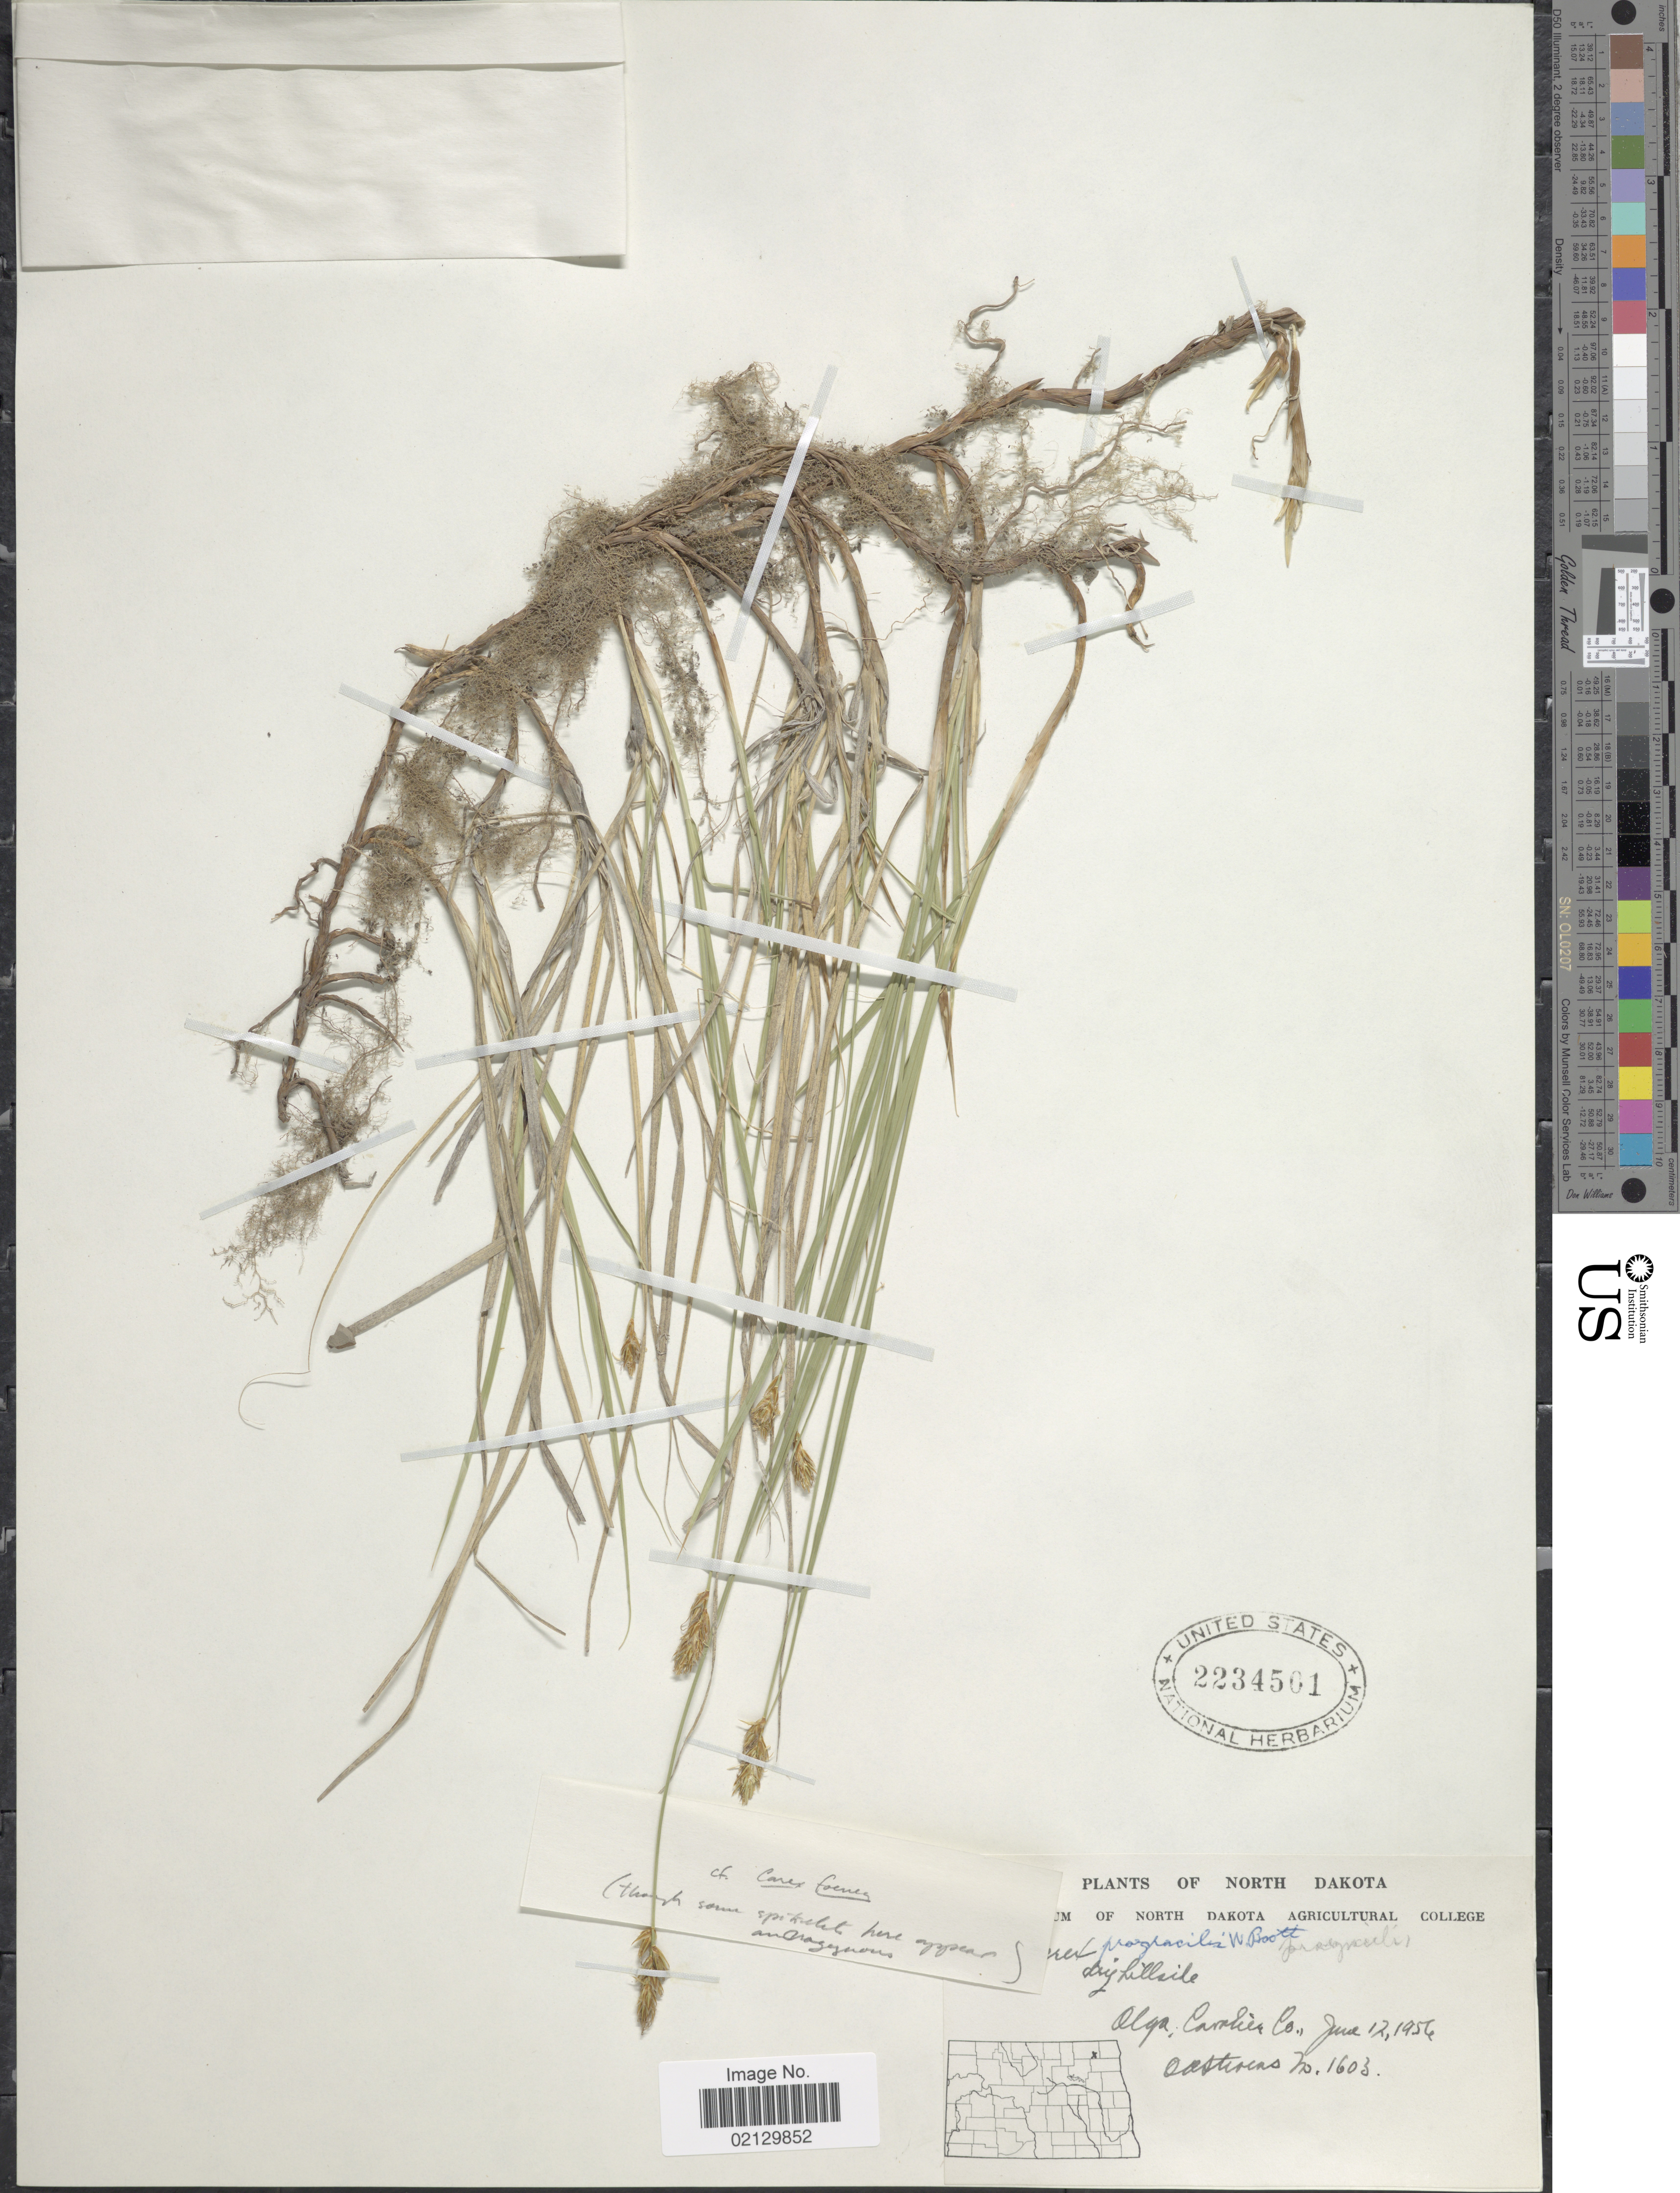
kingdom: Plantae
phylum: Tracheophyta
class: Liliopsida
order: Poales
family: Cyperaceae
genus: Carex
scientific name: Carex praegracilis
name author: W. Boott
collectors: O. A. Stevens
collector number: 1603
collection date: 1956-06-12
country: United States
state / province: North Dakota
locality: North Dakota, Olgam Cardier Co. dry hillside.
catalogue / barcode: US 2234501